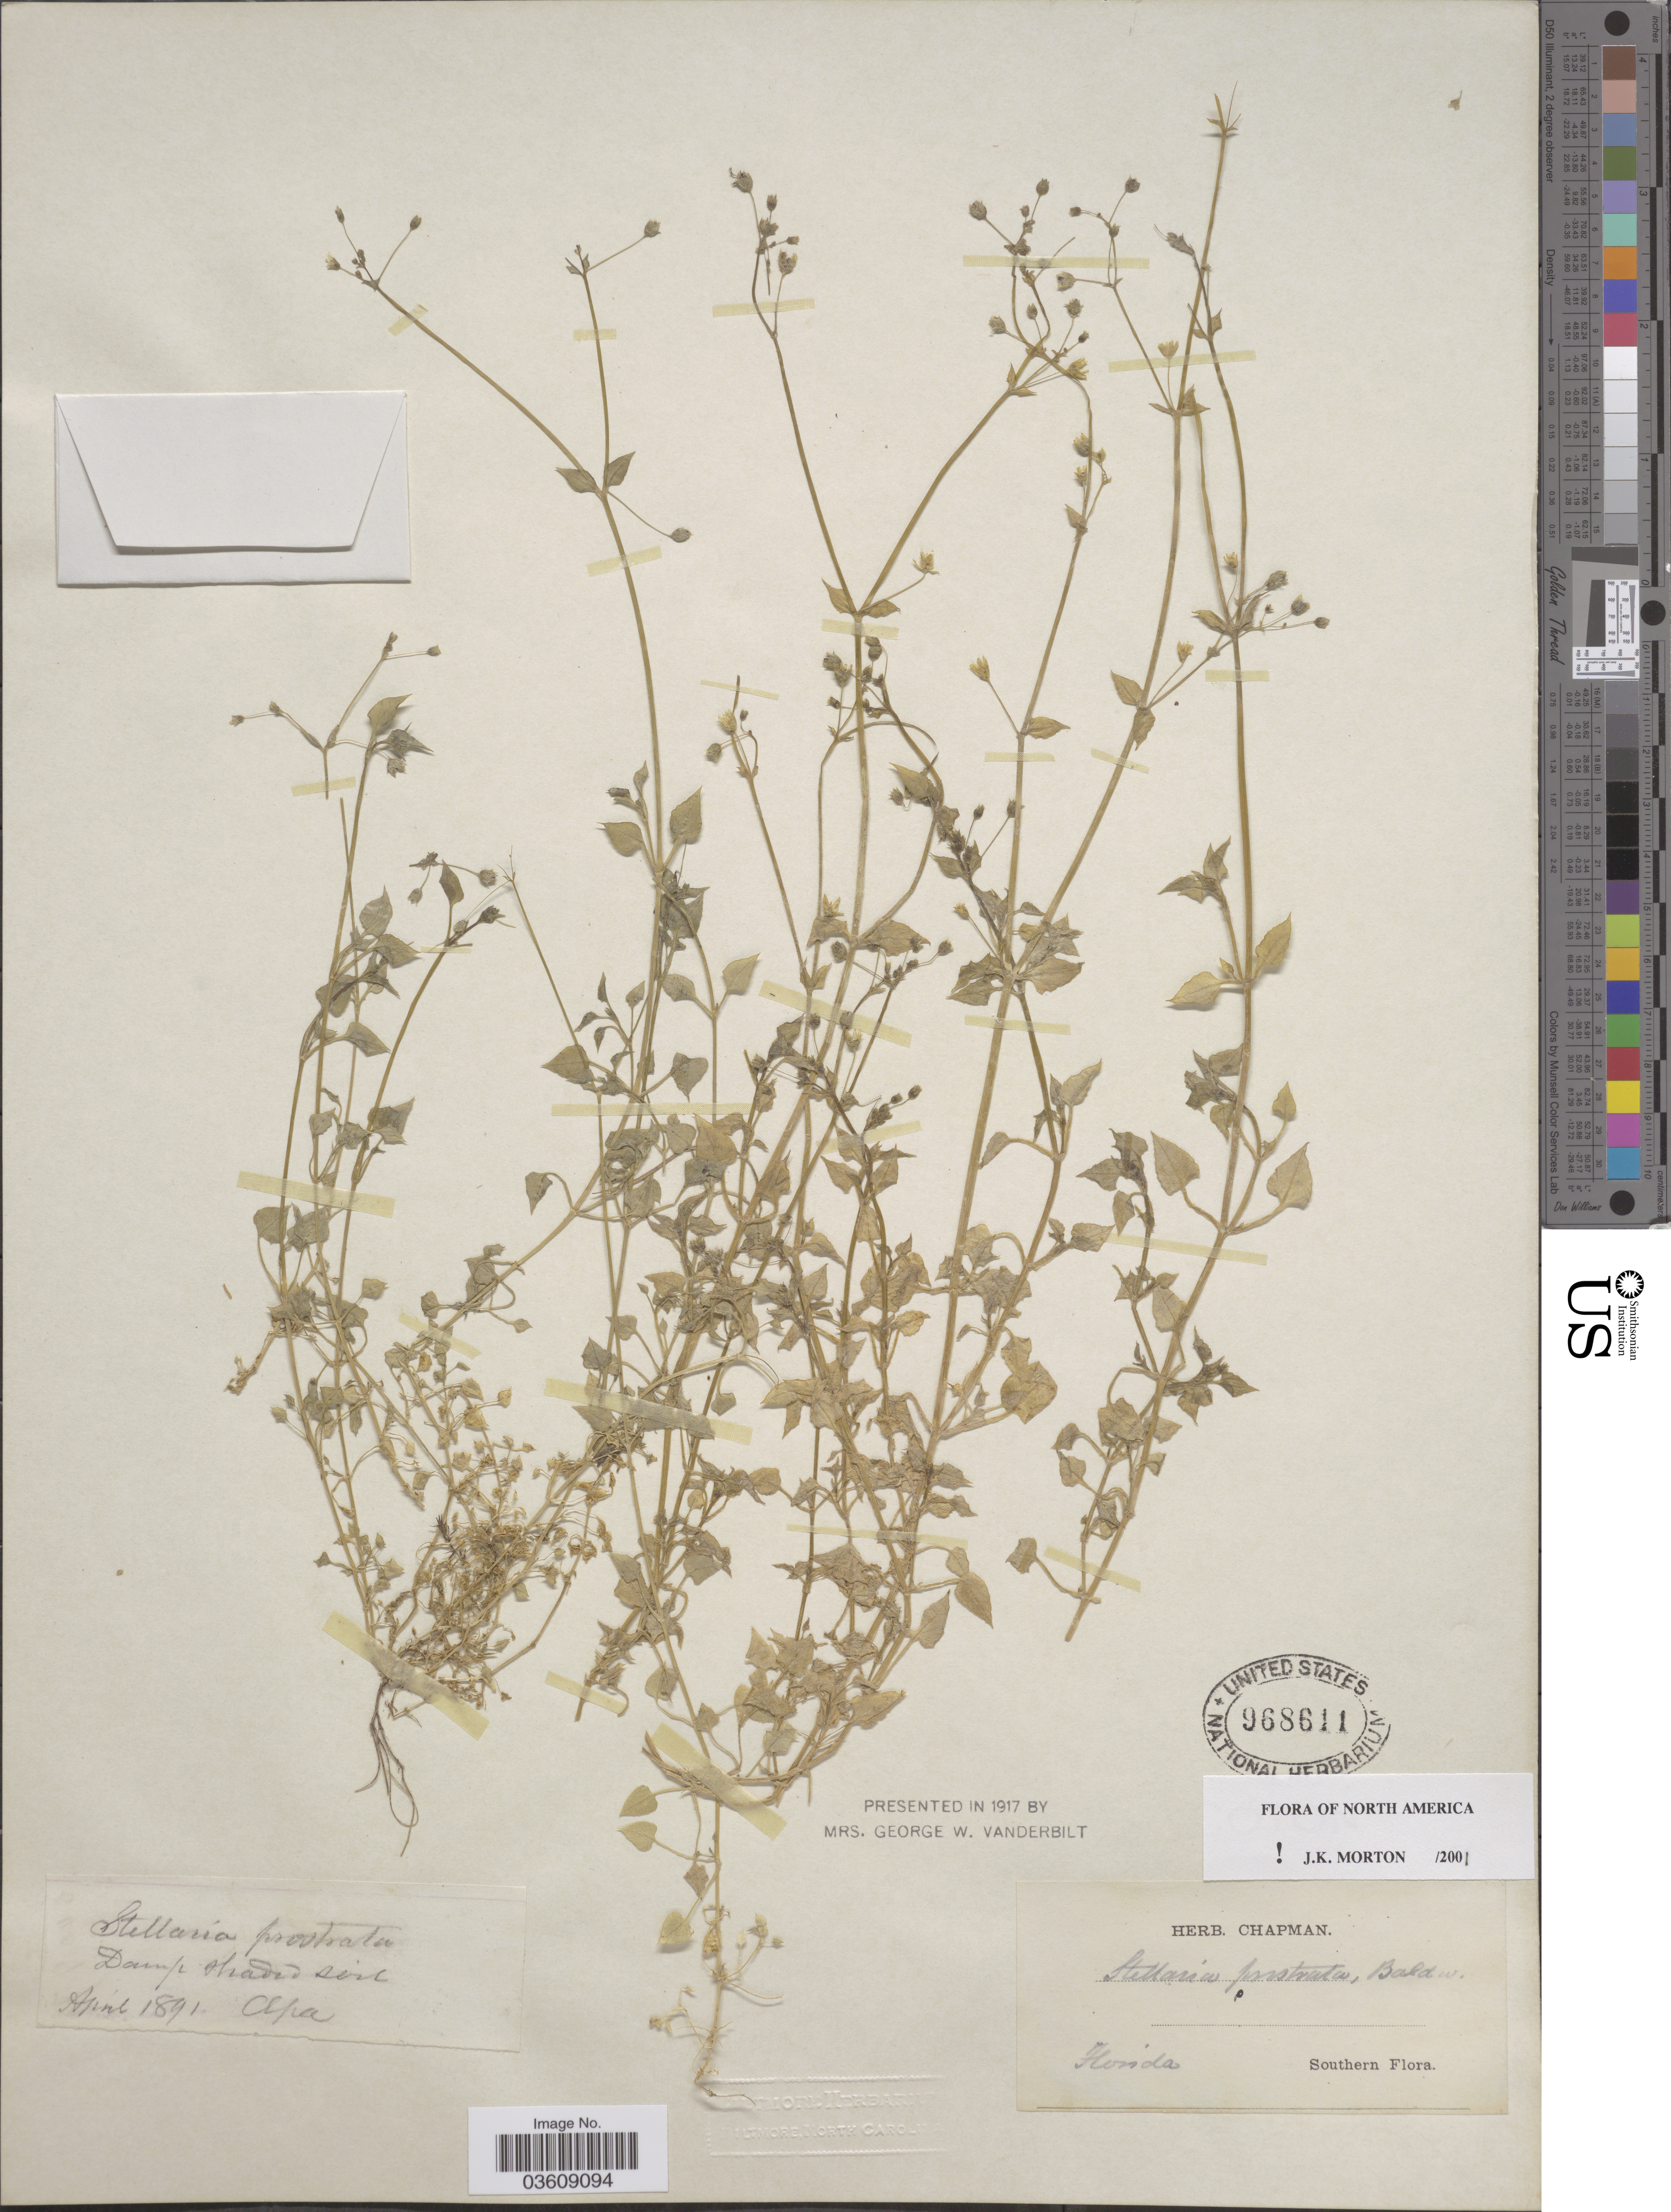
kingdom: Plantae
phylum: Tracheophyta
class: Magnoliopsida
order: Caryophyllales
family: Caryophyllaceae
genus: Stellaria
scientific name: Stellaria prostrata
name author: Baldwin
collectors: ex herb. Chapman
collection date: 1891-04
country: United States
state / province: Florida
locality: Southern.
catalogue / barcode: US 968611